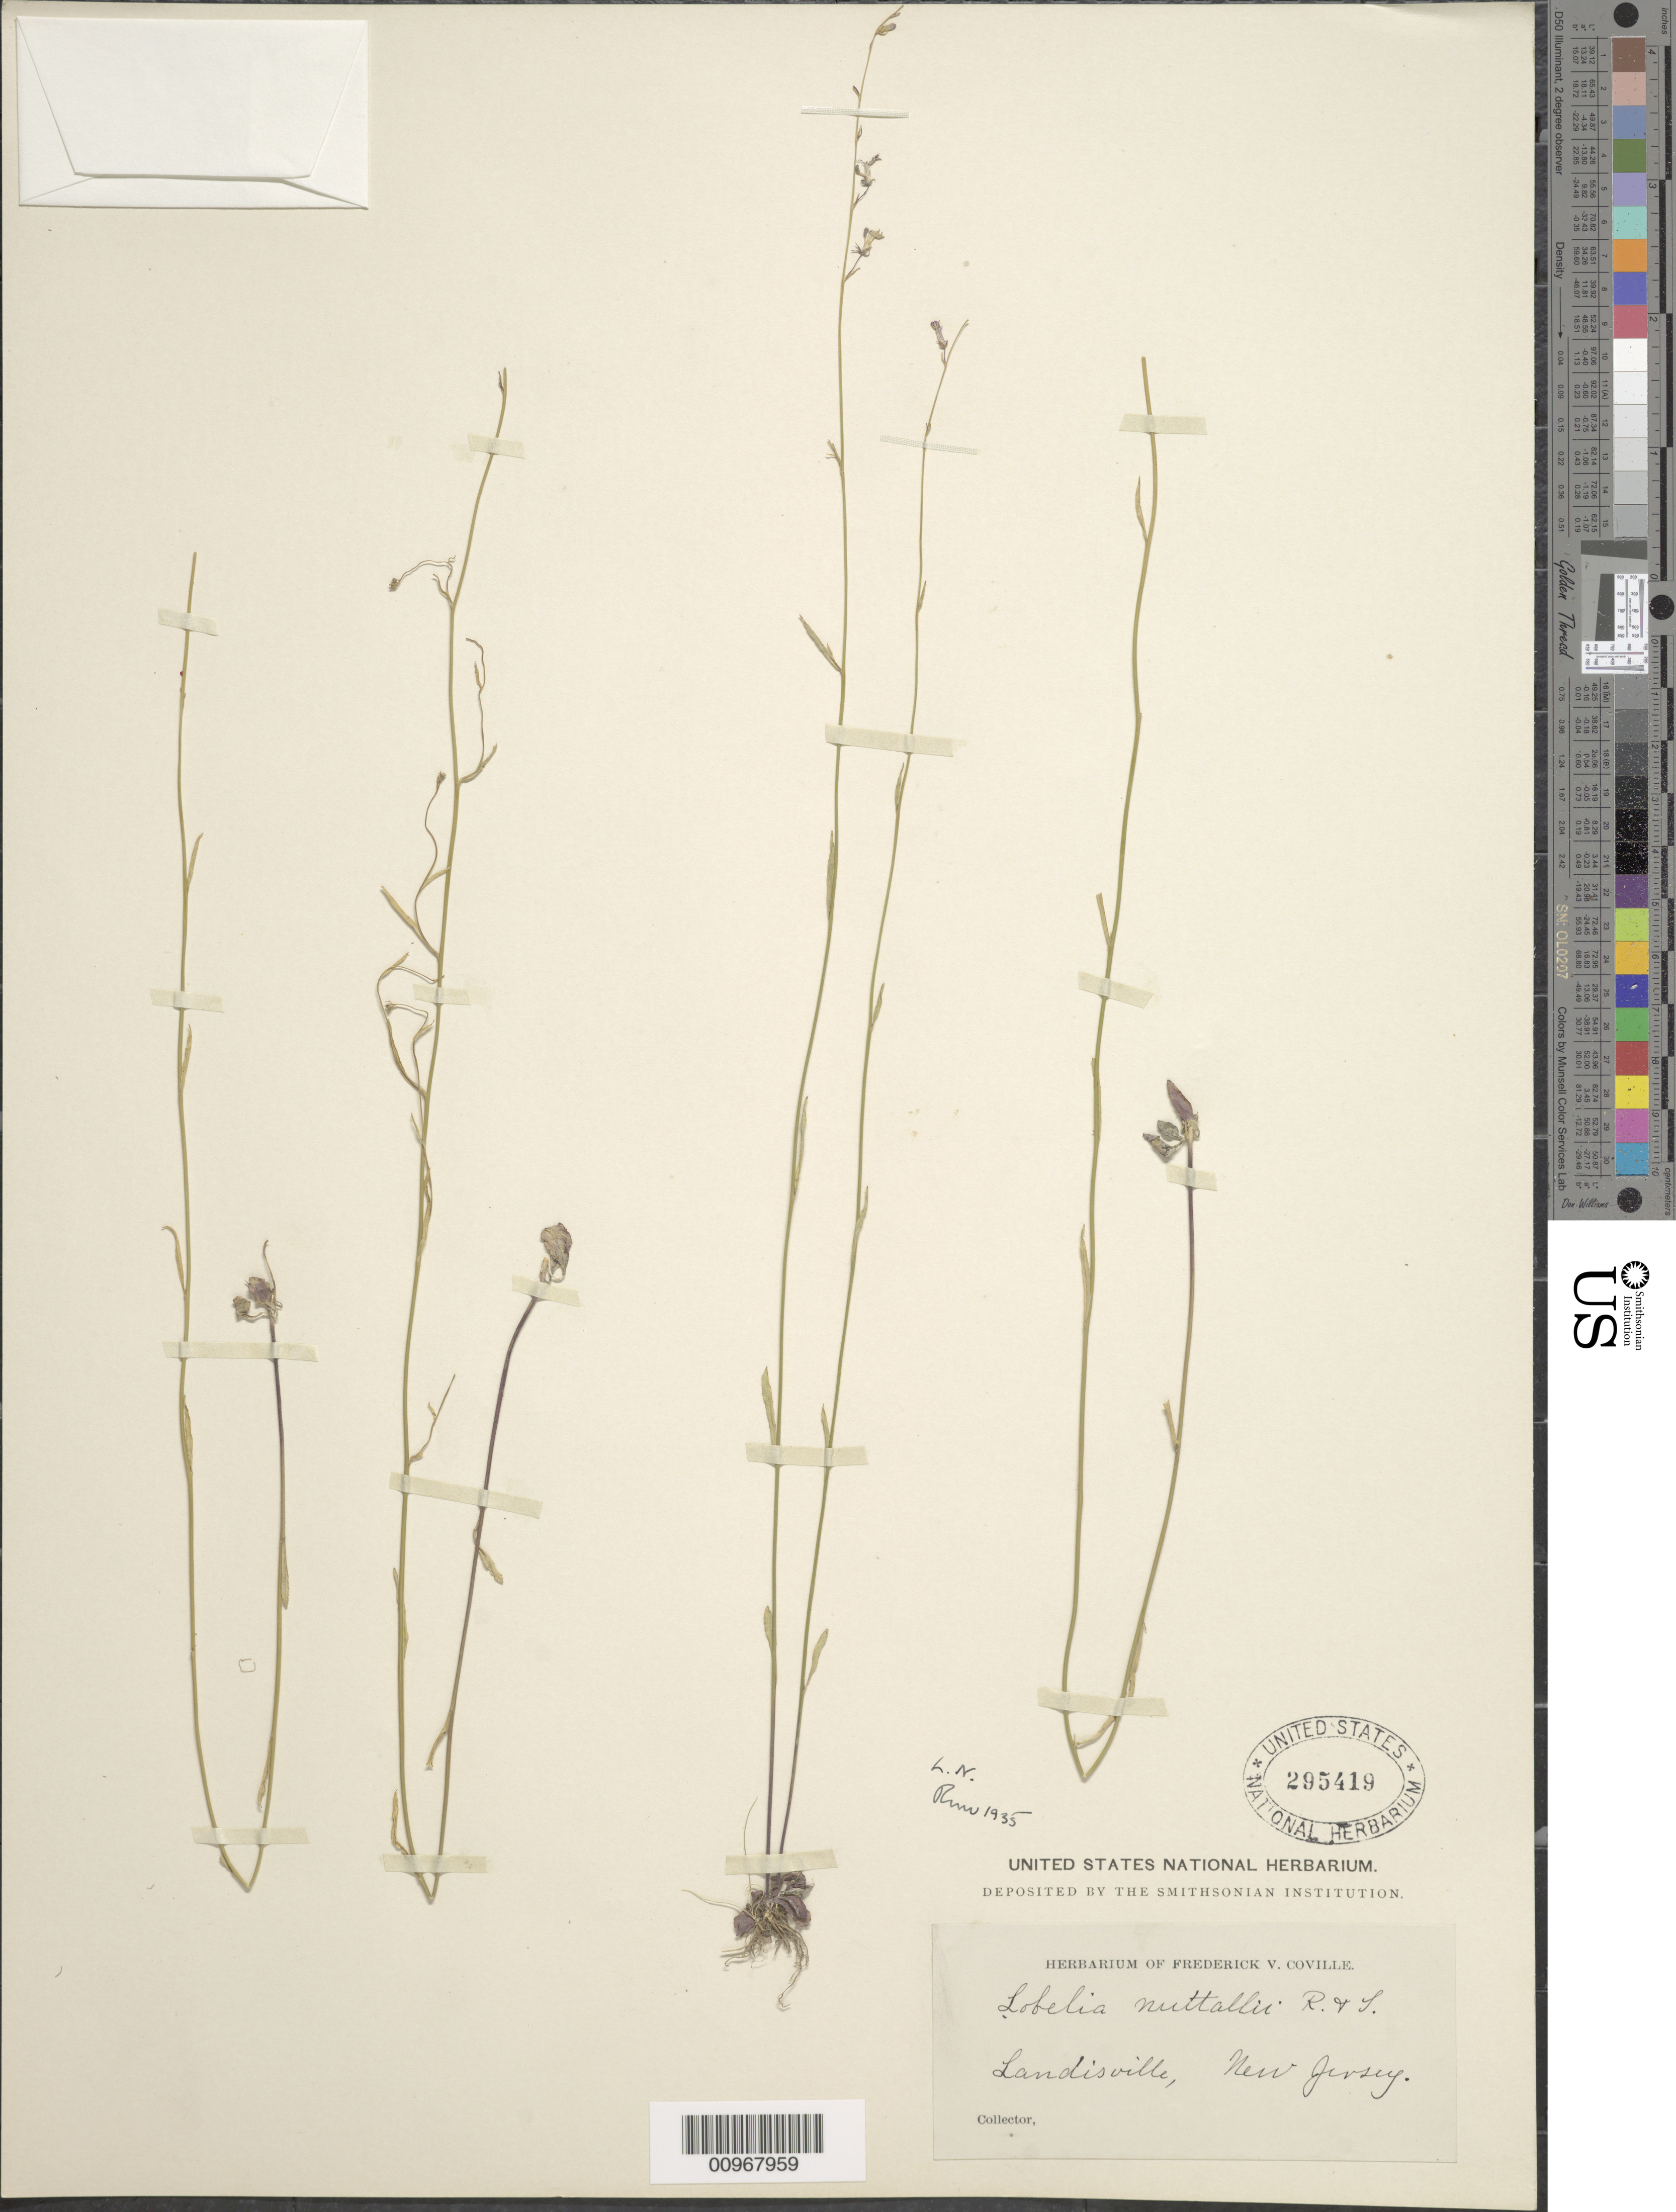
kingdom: Plantae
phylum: Tracheophyta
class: Magnoliopsida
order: Asterales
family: Campanulaceae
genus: Lobelia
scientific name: Lobelia nuttallii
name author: Schult.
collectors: F. V. Coville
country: United States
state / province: New Jersey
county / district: Atlantic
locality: Landisville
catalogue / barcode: US 295419